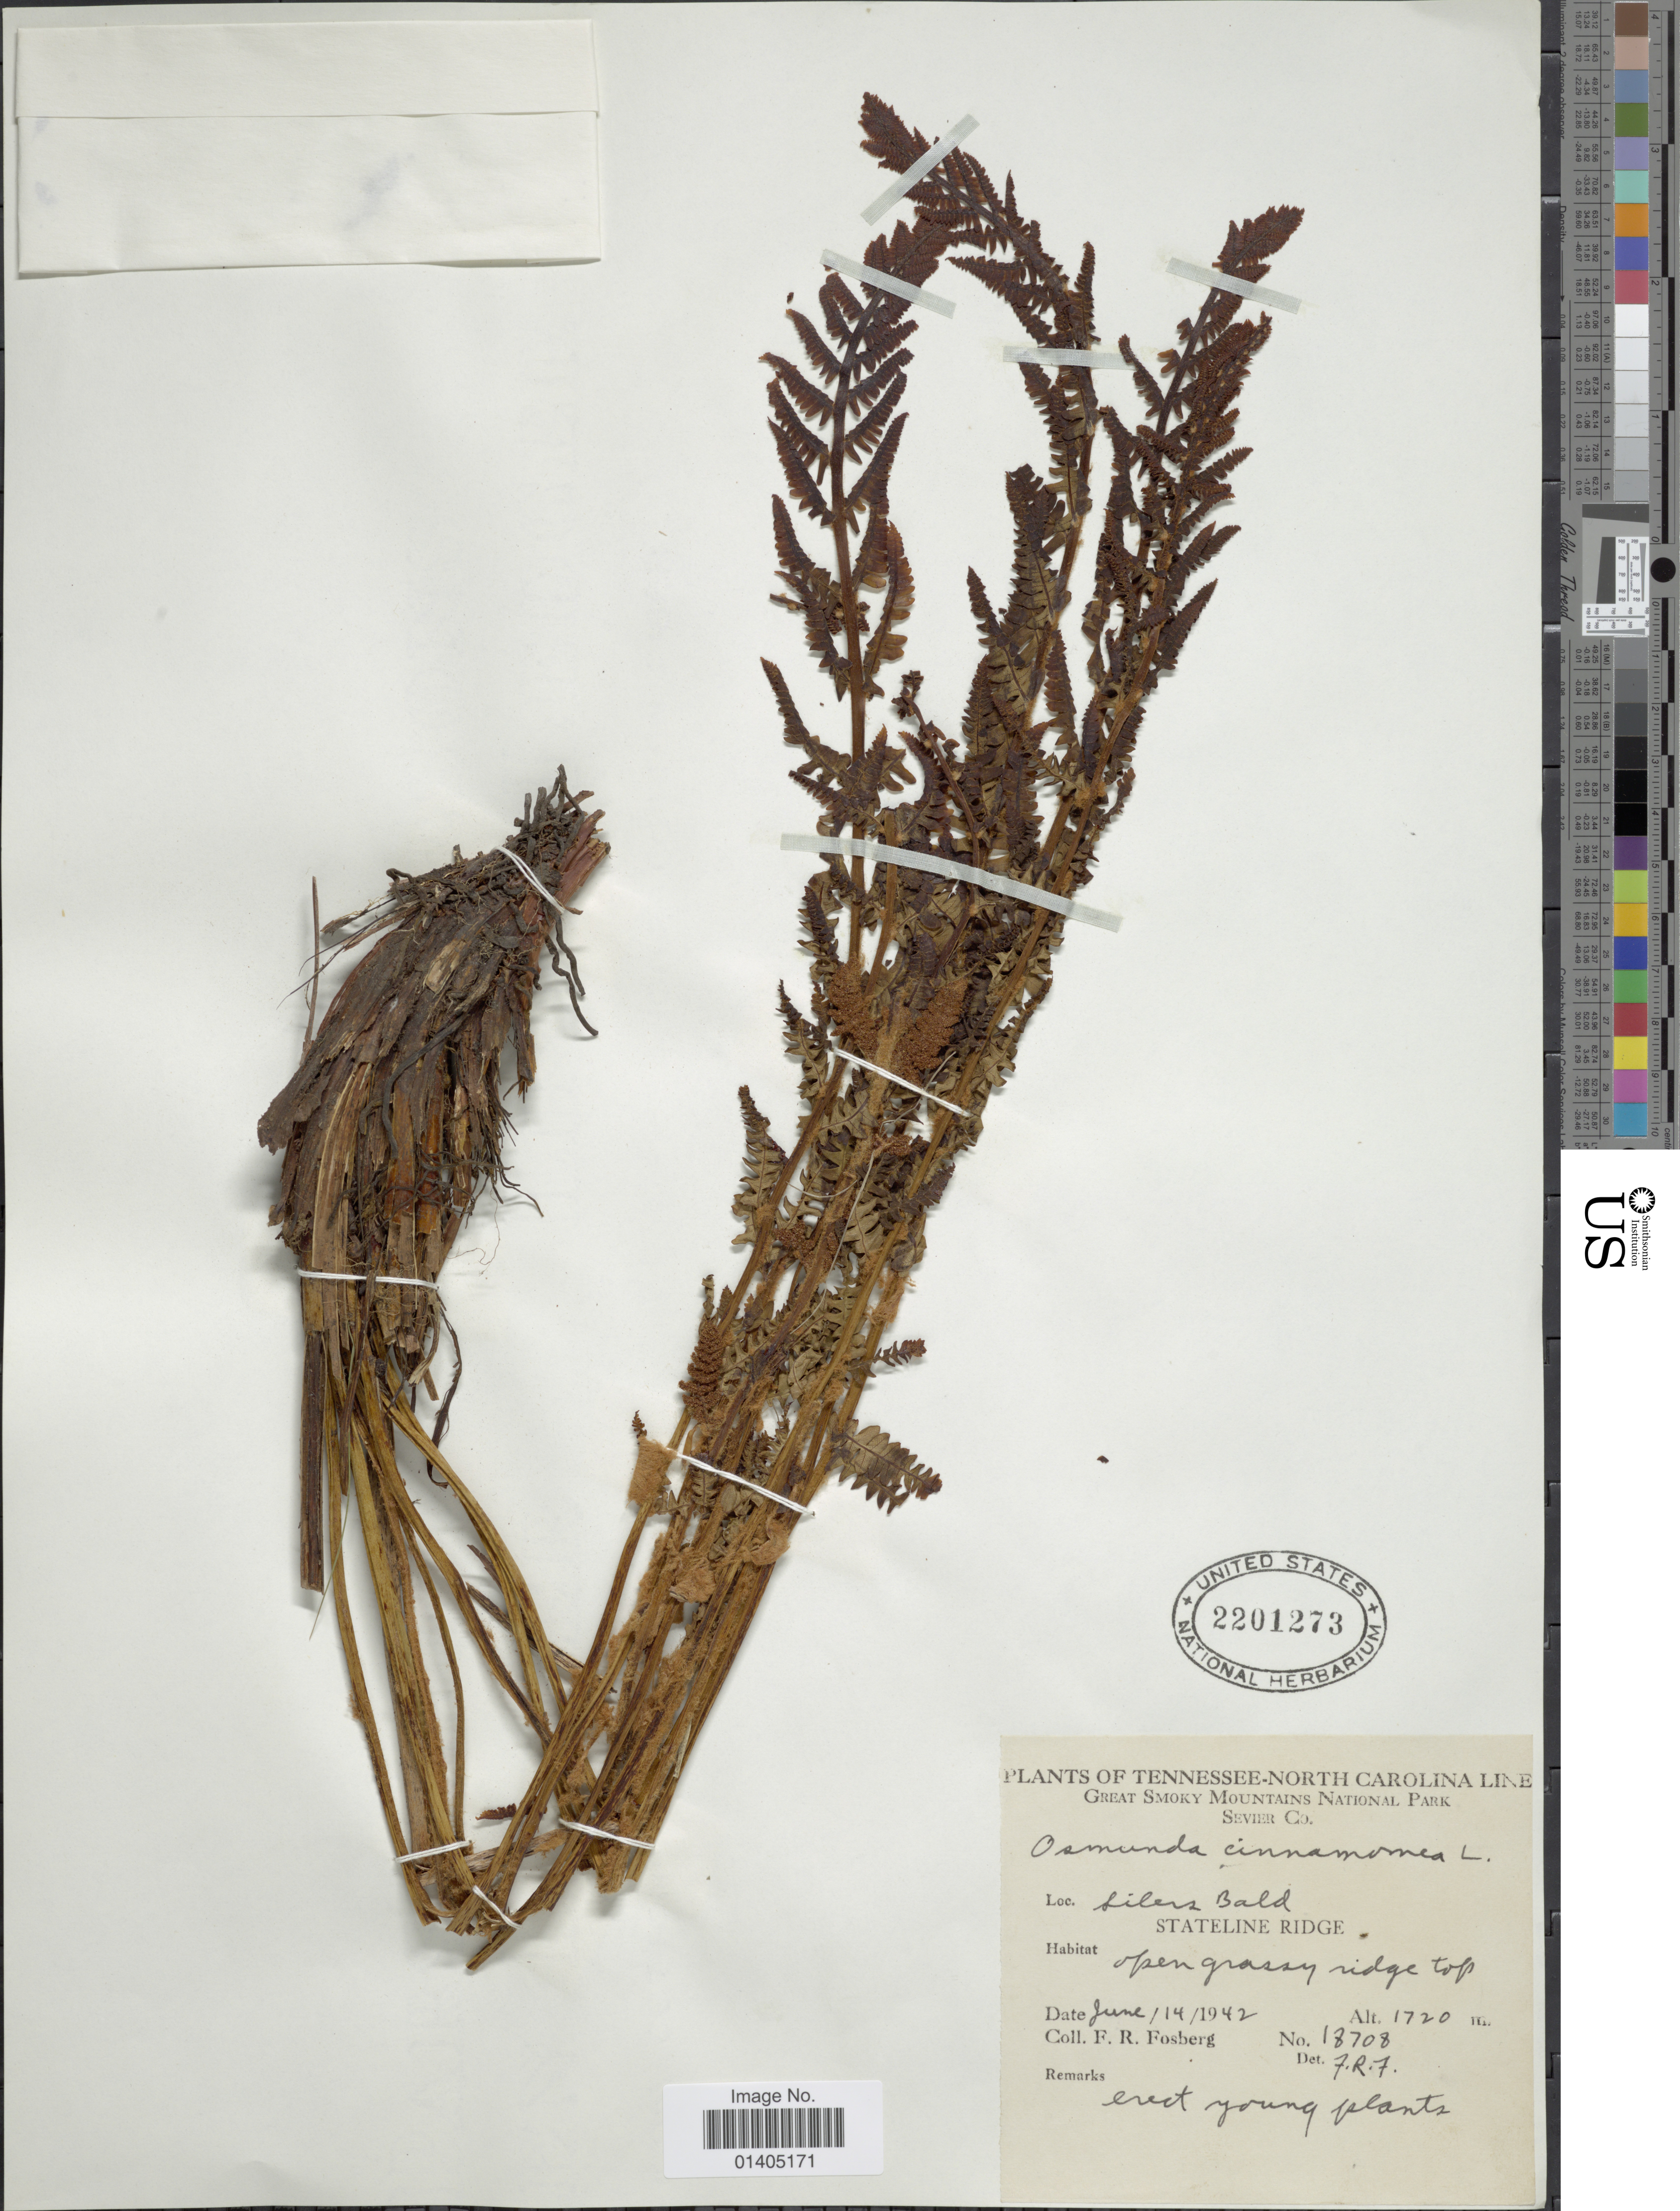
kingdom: Plantae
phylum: Tracheophyta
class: Polypodiopsida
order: Osmundales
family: Osmundaceae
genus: Osmundastrum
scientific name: Osmundastrum cinnamomeum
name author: (L.) C. Presl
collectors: F. R. Fosberg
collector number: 18708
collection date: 1942-06-14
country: United States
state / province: North Carolina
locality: Tennessee-Great Smoky Mountain National Park, Sevier Co, Lilerz Bald, Stateline Ridge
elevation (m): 1720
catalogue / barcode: US 2201273